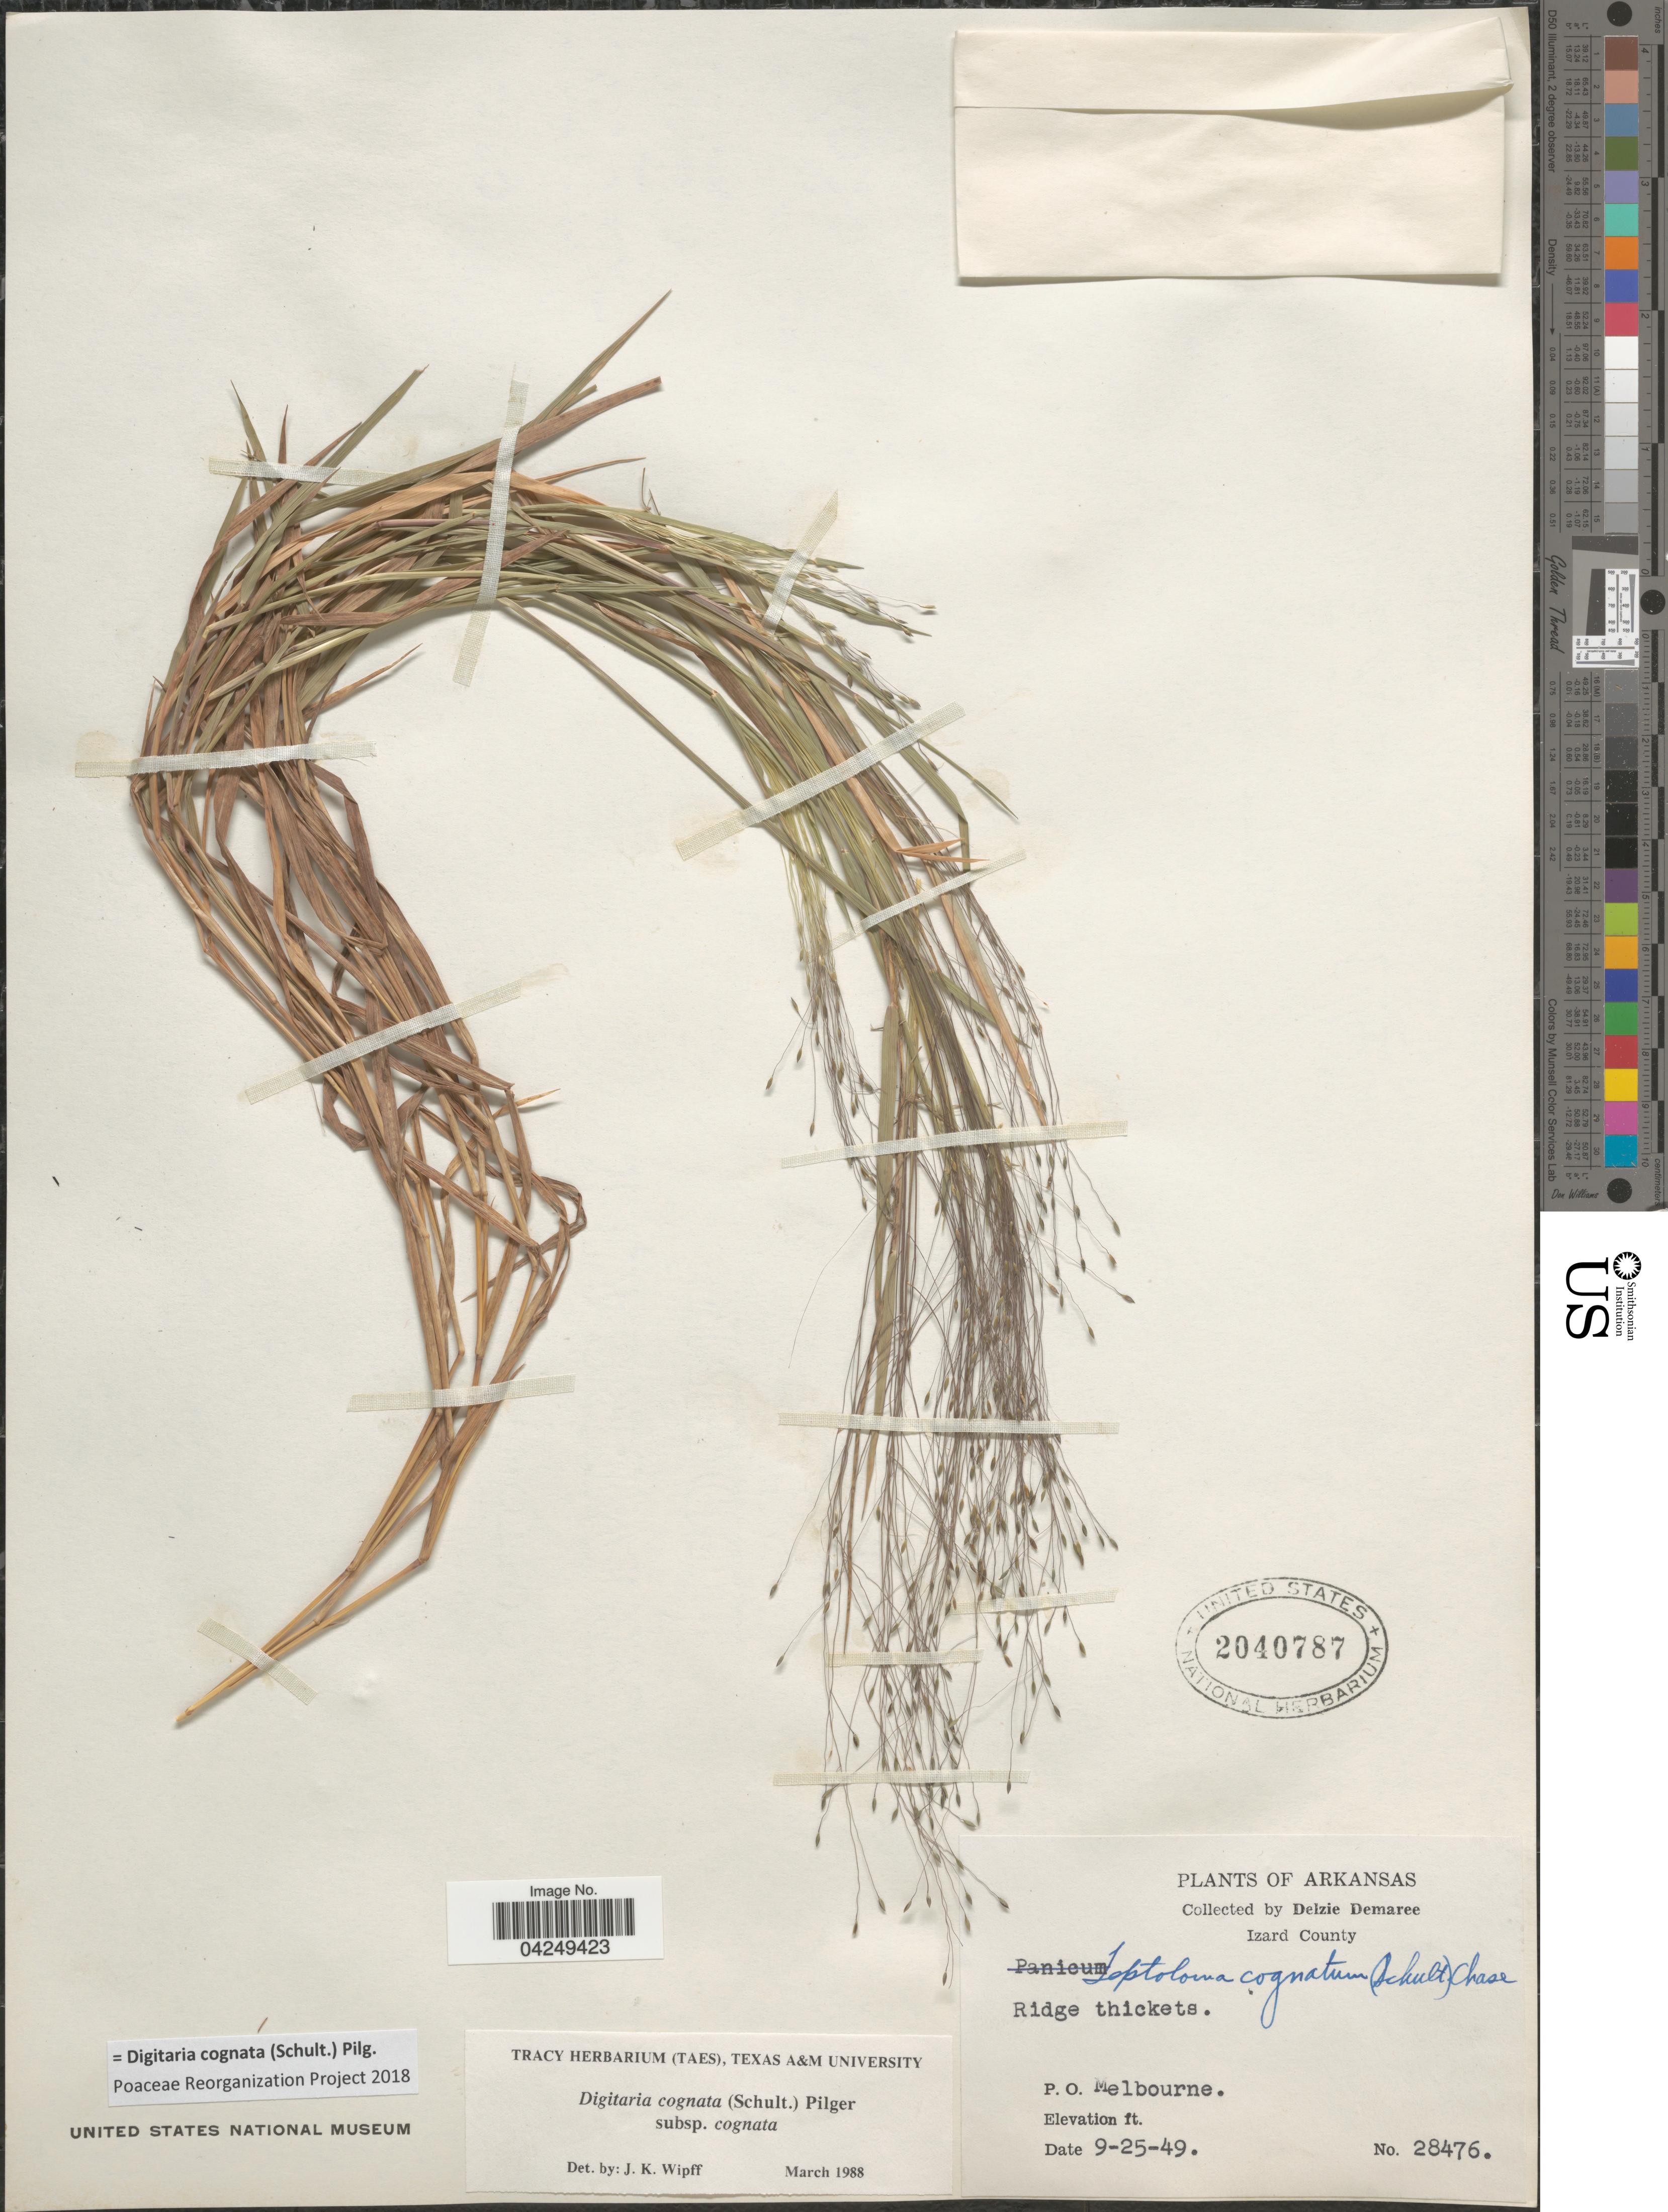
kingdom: Plantae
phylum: Tracheophyta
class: Liliopsida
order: Poales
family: Poaceae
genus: Digitaria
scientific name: Digitaria cognata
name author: (Scult.) Pilg.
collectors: D. Demaree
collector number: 28476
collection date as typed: Transcribed d/m/y: 25/9/49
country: United States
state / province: Arkansas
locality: Izard County. Ridge thickets. P. O. Melbourne.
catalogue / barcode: US 2040787